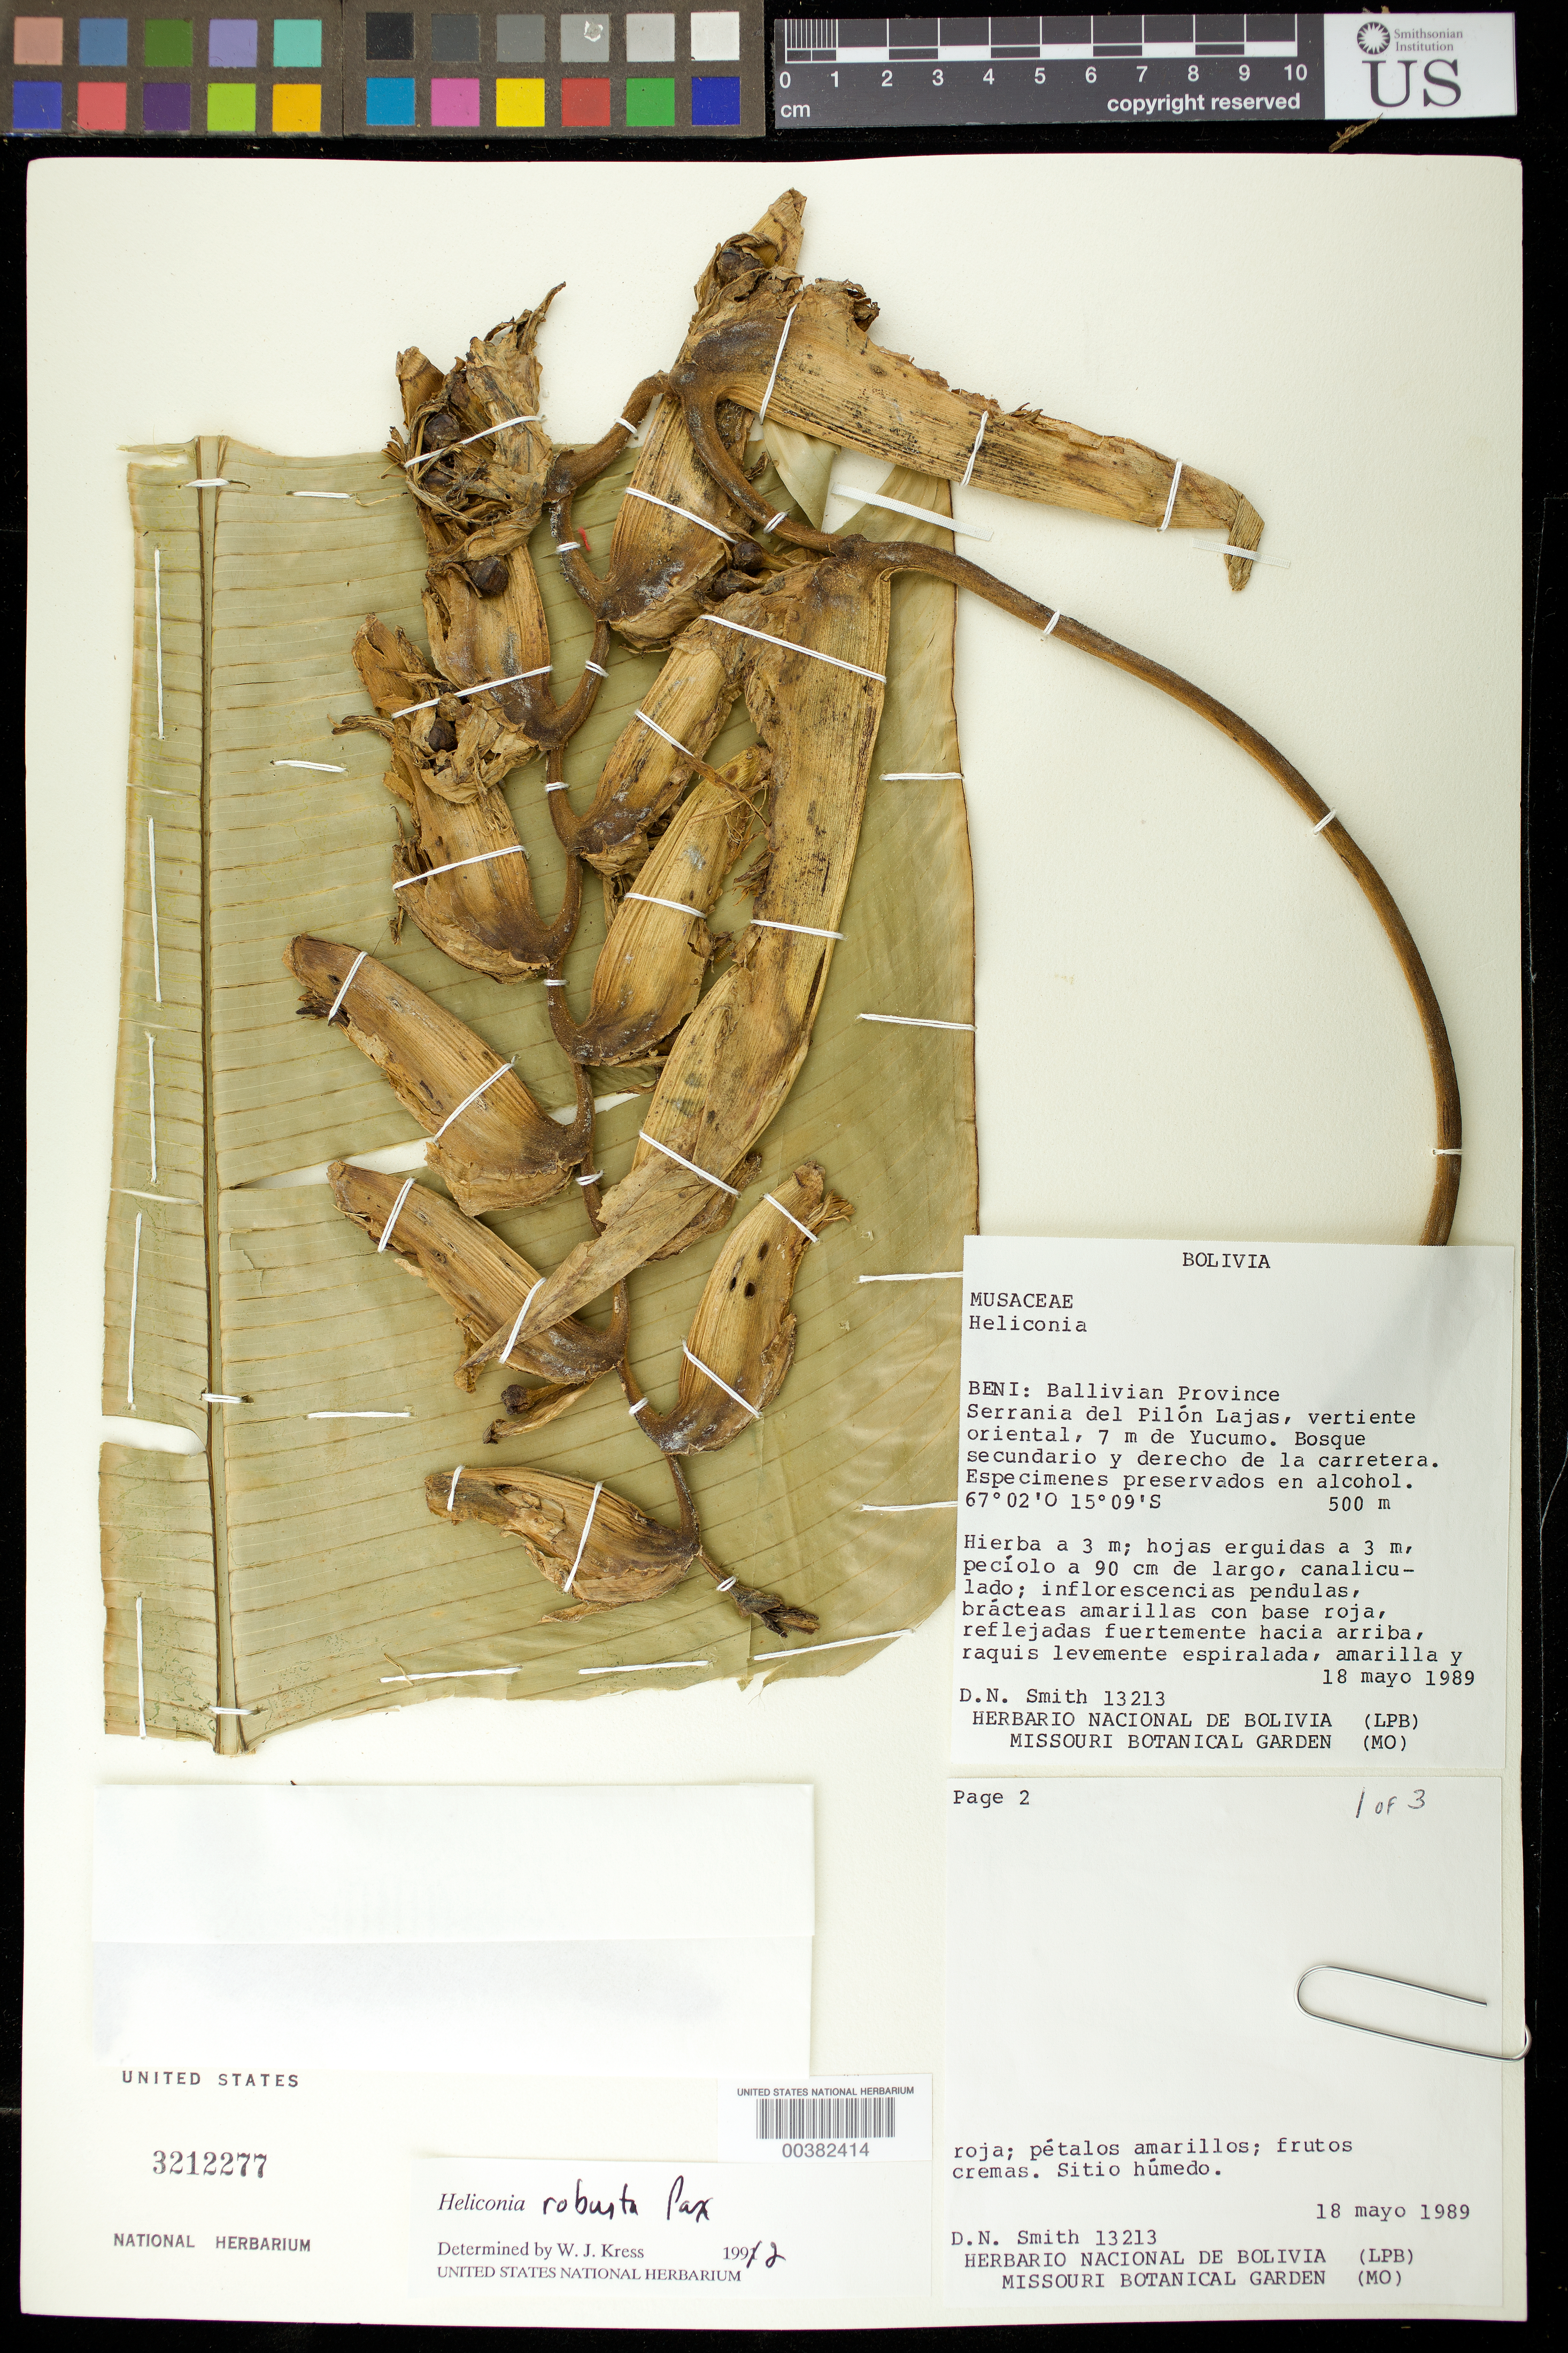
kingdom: Plantae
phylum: Tracheophyta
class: Liliopsida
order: Zingiberales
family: Heliconiaceae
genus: Heliconia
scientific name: Heliconia robusta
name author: Pax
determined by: Kress, W. J., (US), Smithsonian Institution - National Museum of Natural History (UNITED STATES)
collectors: D. Smith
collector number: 13213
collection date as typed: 18 May 1989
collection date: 1989-05-18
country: Bolivia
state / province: Beni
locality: Ballivan Prov., Serrania del Pilon Lajas, Vertiente Oriental, 7 m de Yucumo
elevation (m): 500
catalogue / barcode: US 3212277